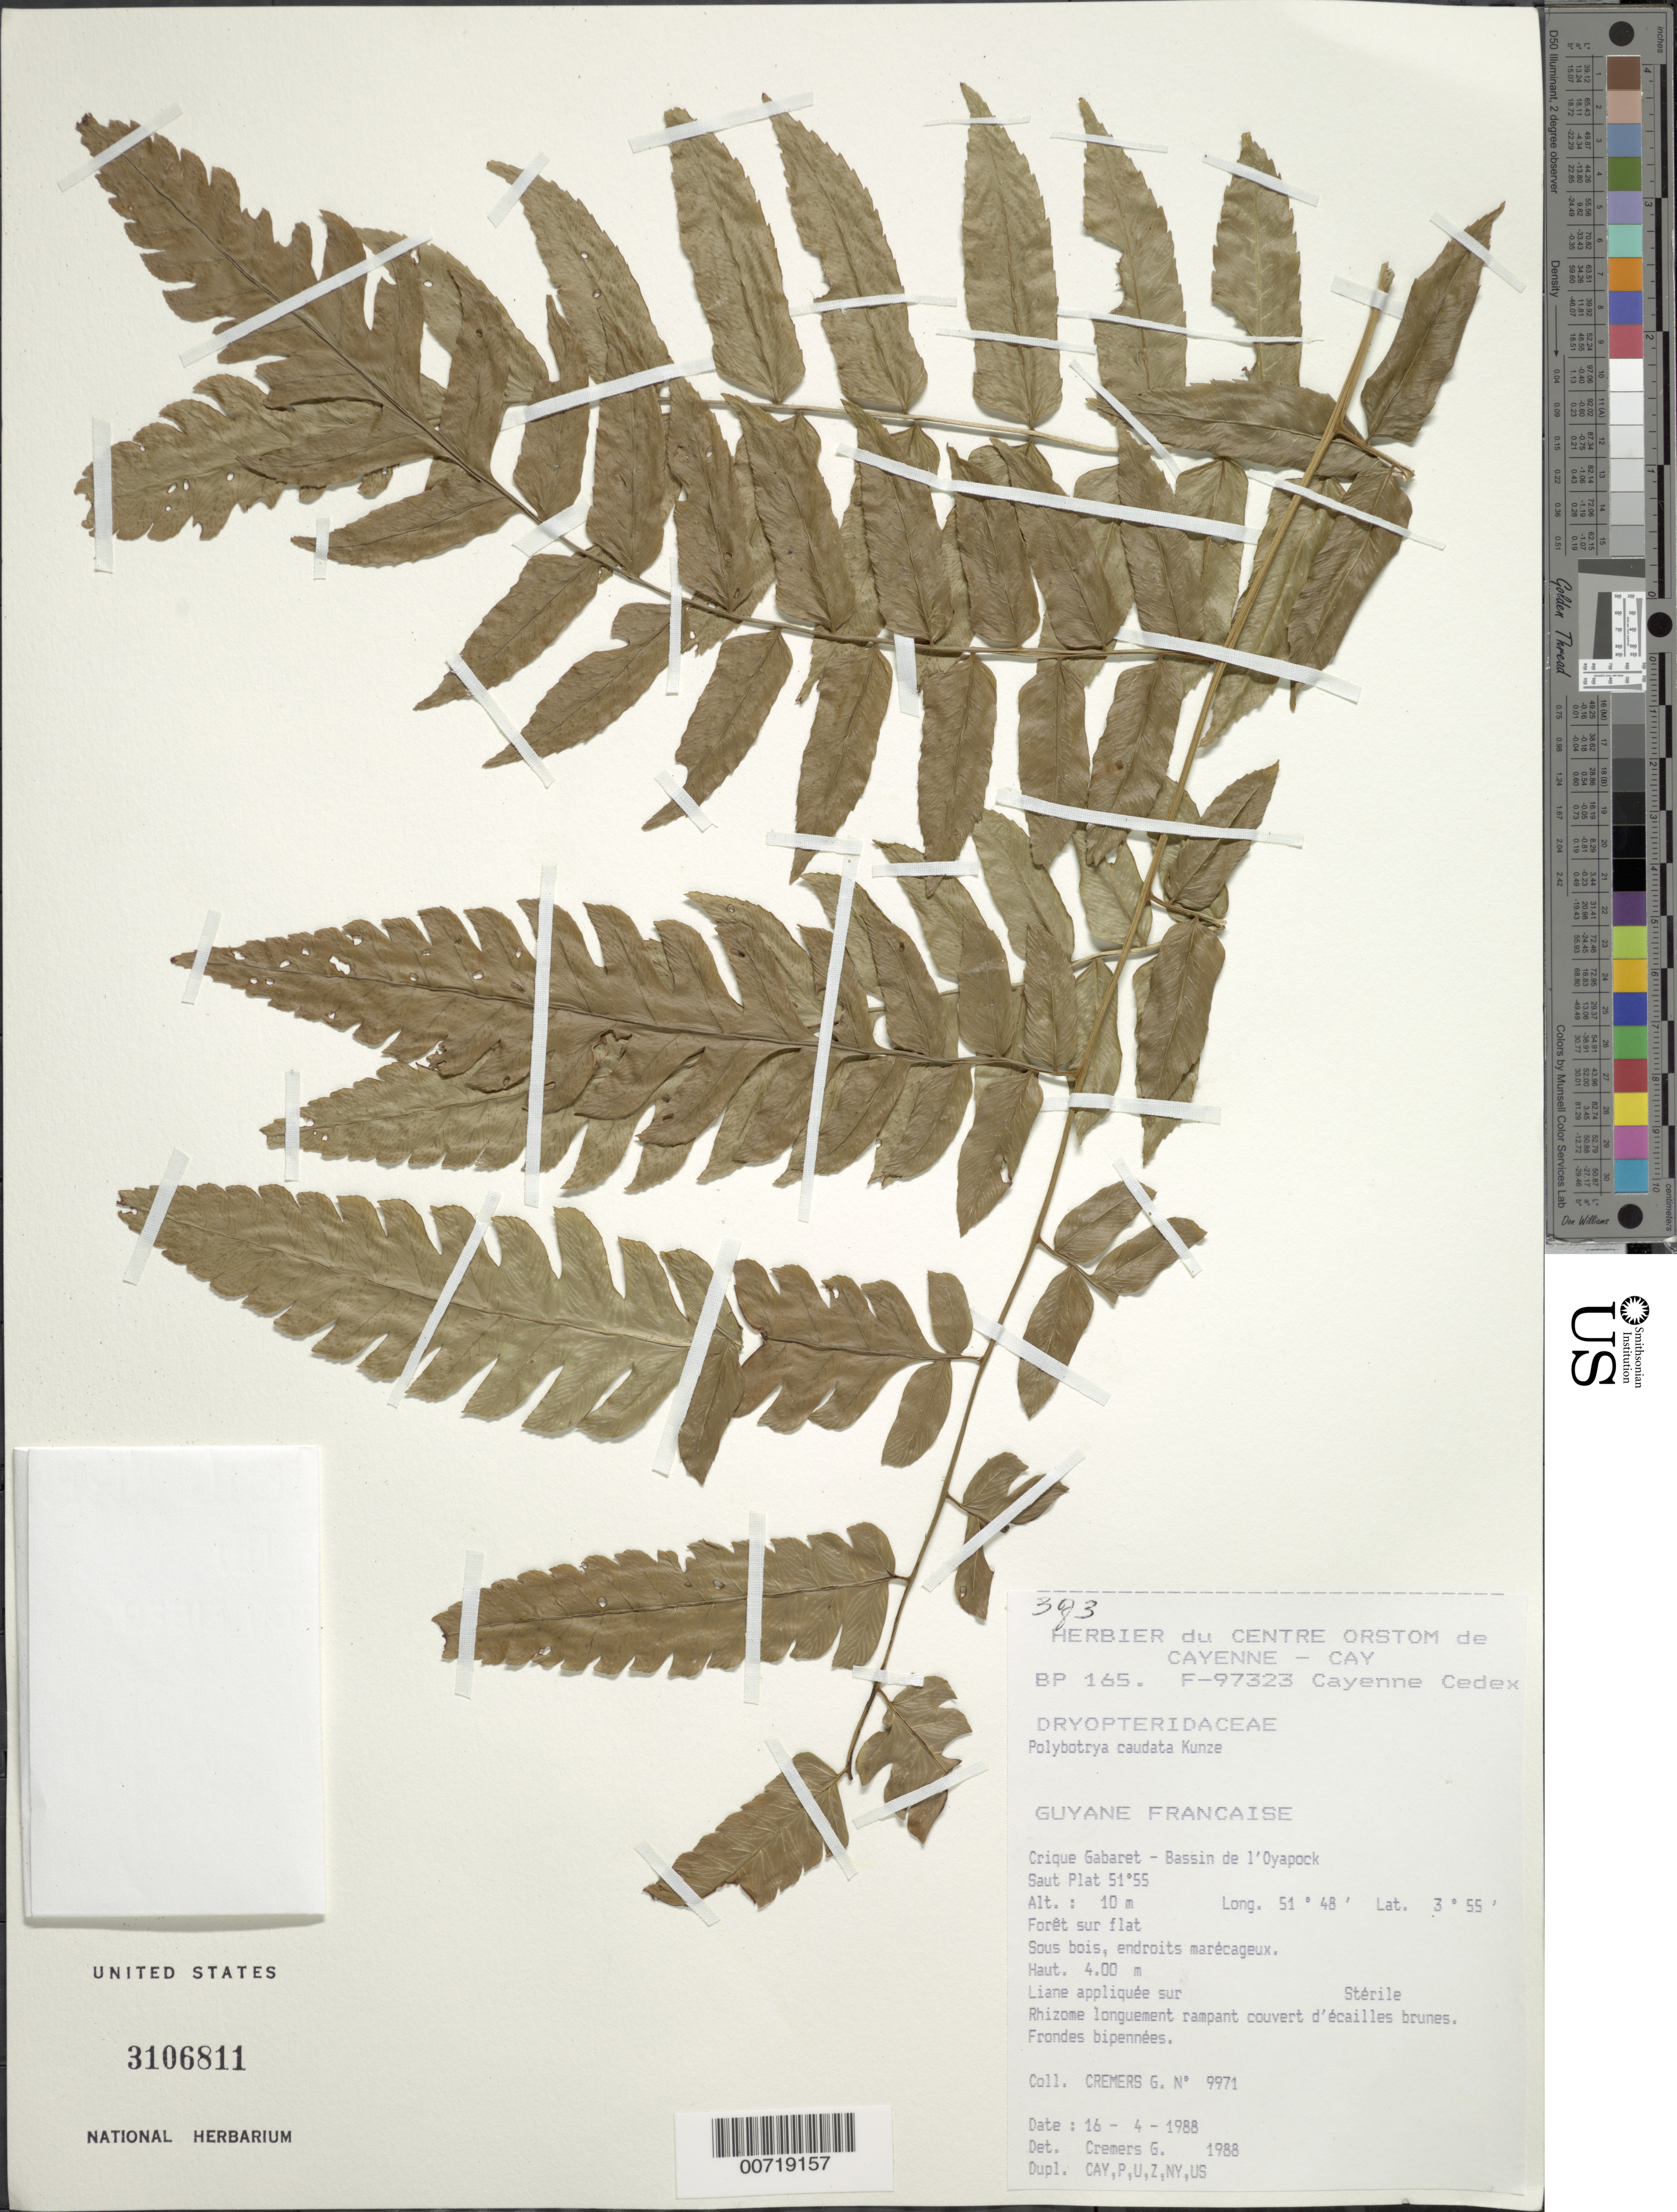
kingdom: Plantae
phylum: Tracheophyta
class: Polypodiopsida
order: Polypodiales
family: Dryopteridaceae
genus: Polybotrya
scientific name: Polybotrya caudata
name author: Kunze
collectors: G. Cremers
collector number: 9971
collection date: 1988-04-16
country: French Guiana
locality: Crique Gabaret-Bassin de l'Oyapock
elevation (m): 10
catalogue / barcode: US 3106811